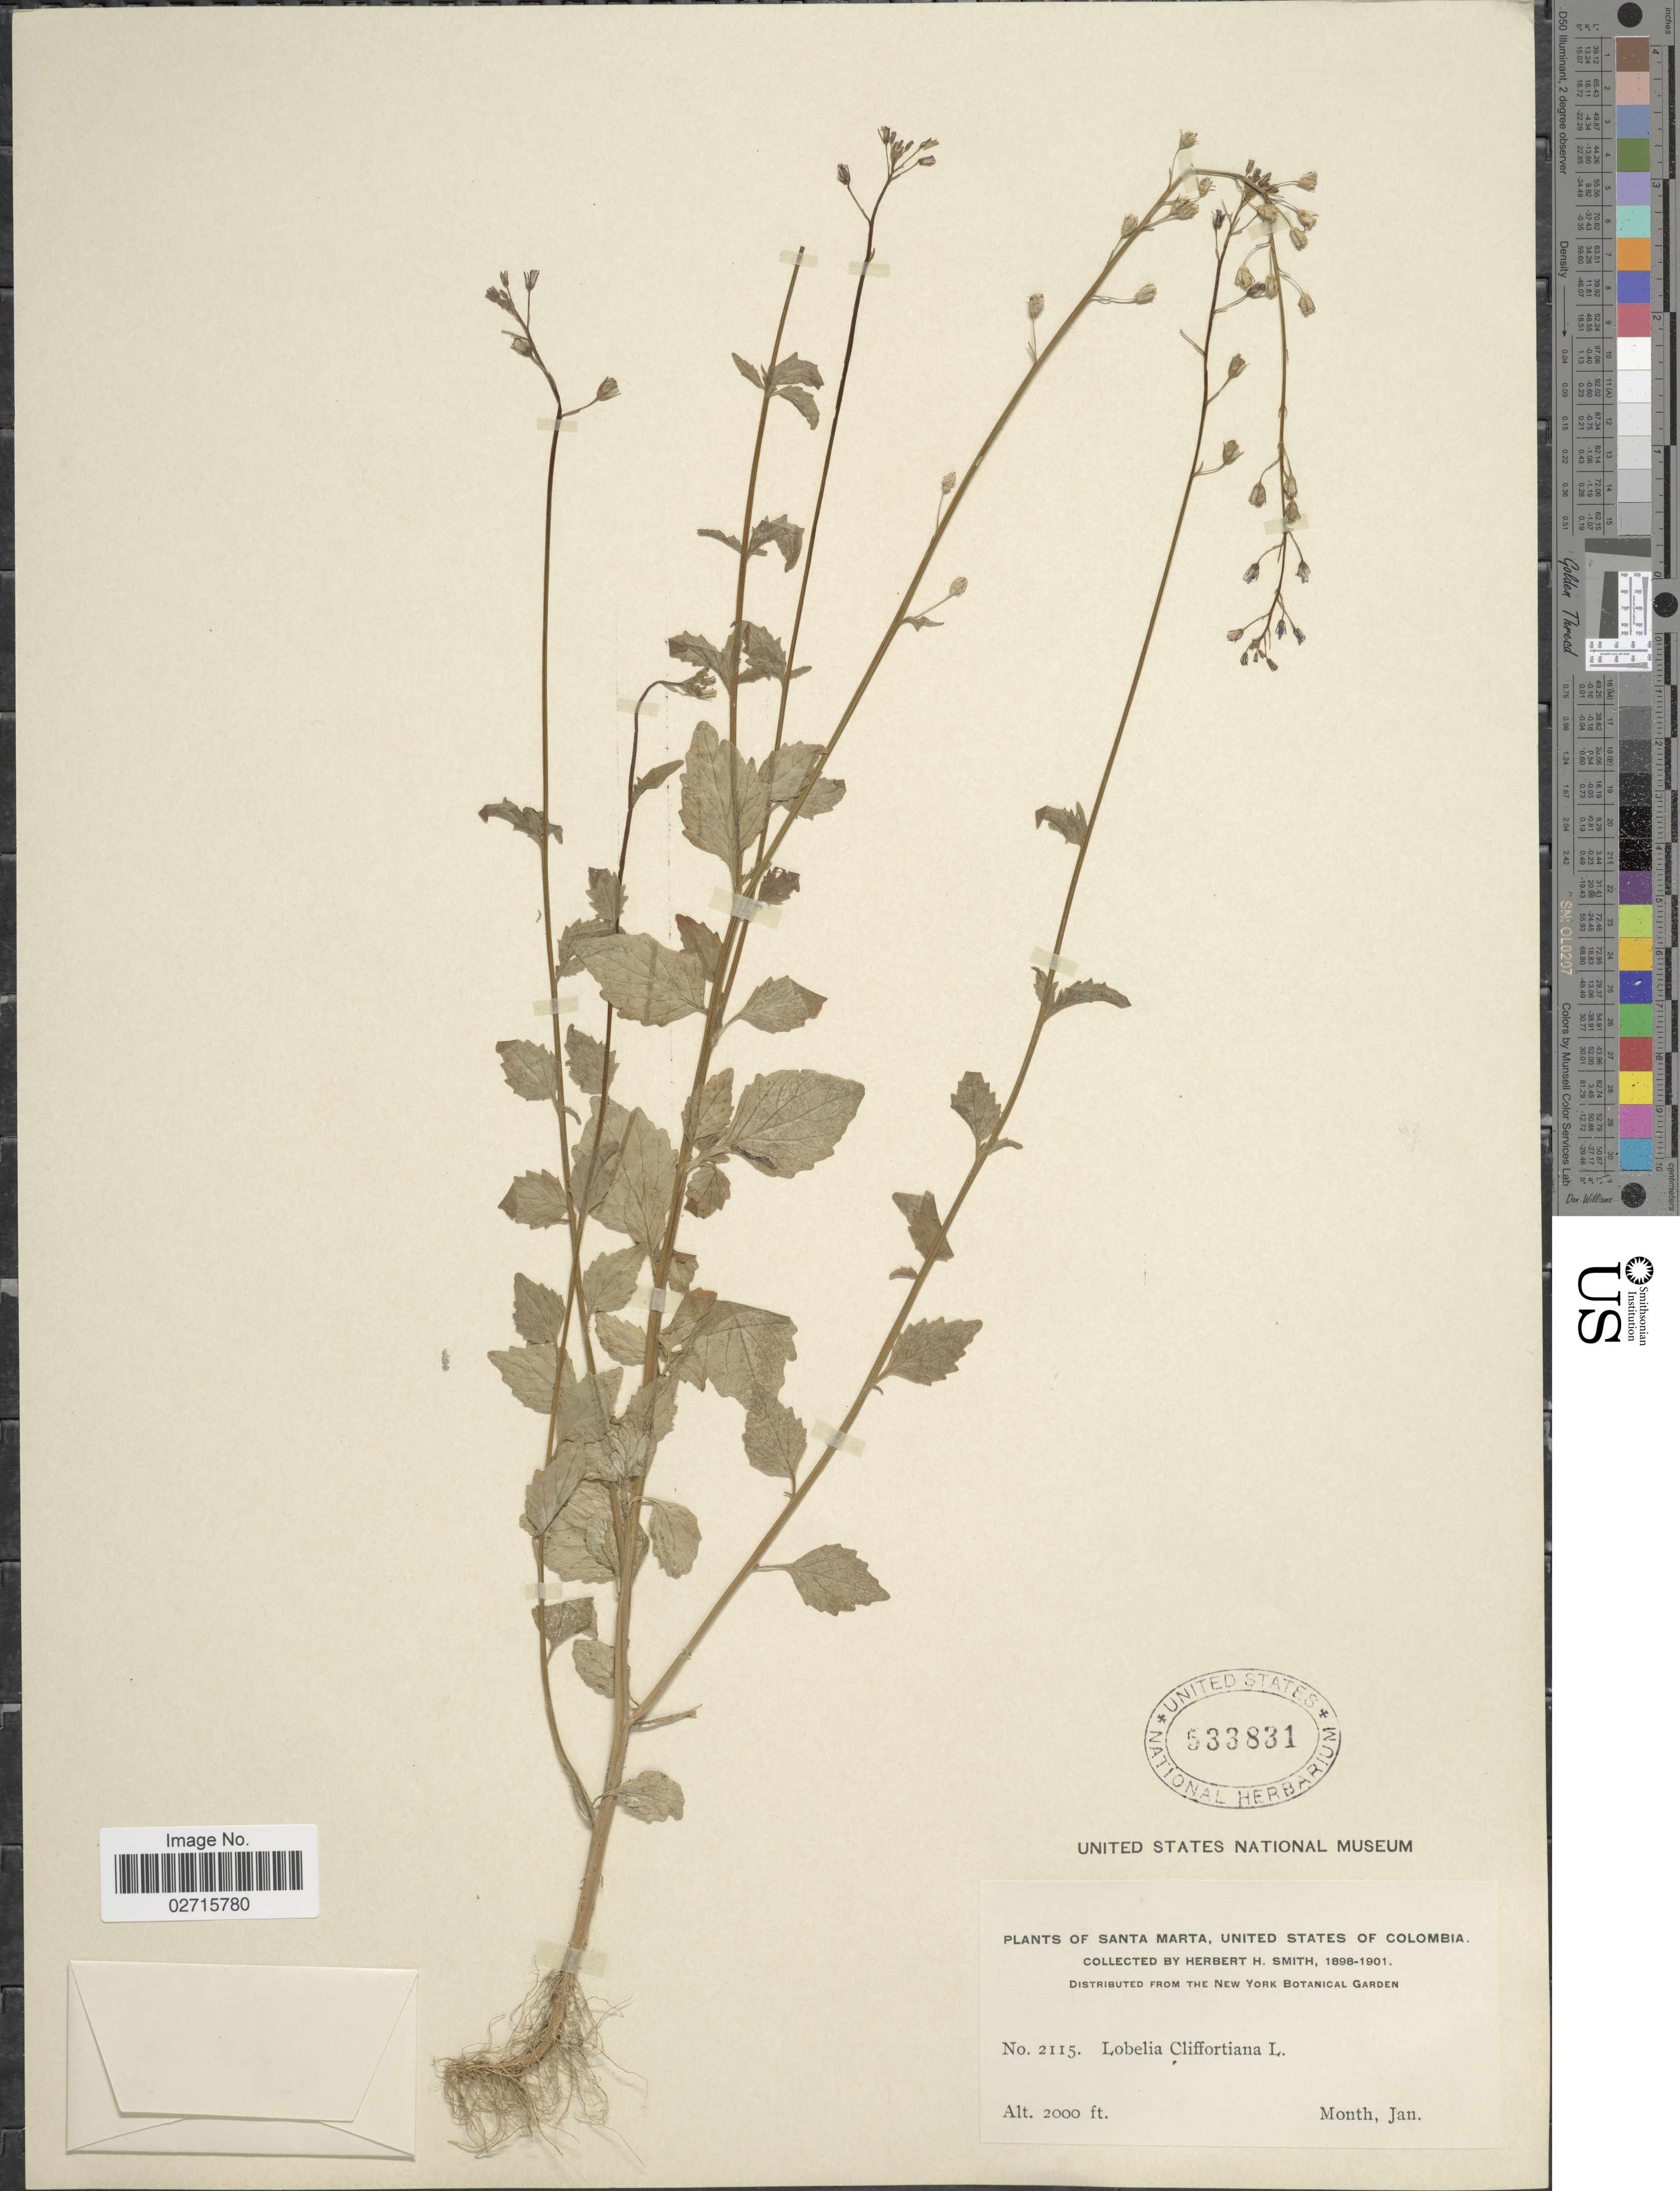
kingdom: Plantae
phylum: Tracheophyta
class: Magnoliopsida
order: Asterales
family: Campanulaceae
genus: Lobelia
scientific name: Lobelia xalapensis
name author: Kunth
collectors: Herbert H. Smith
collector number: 2115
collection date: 1898-01/1901-01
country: Colombia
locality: Santa Marta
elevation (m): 610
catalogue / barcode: US 533831